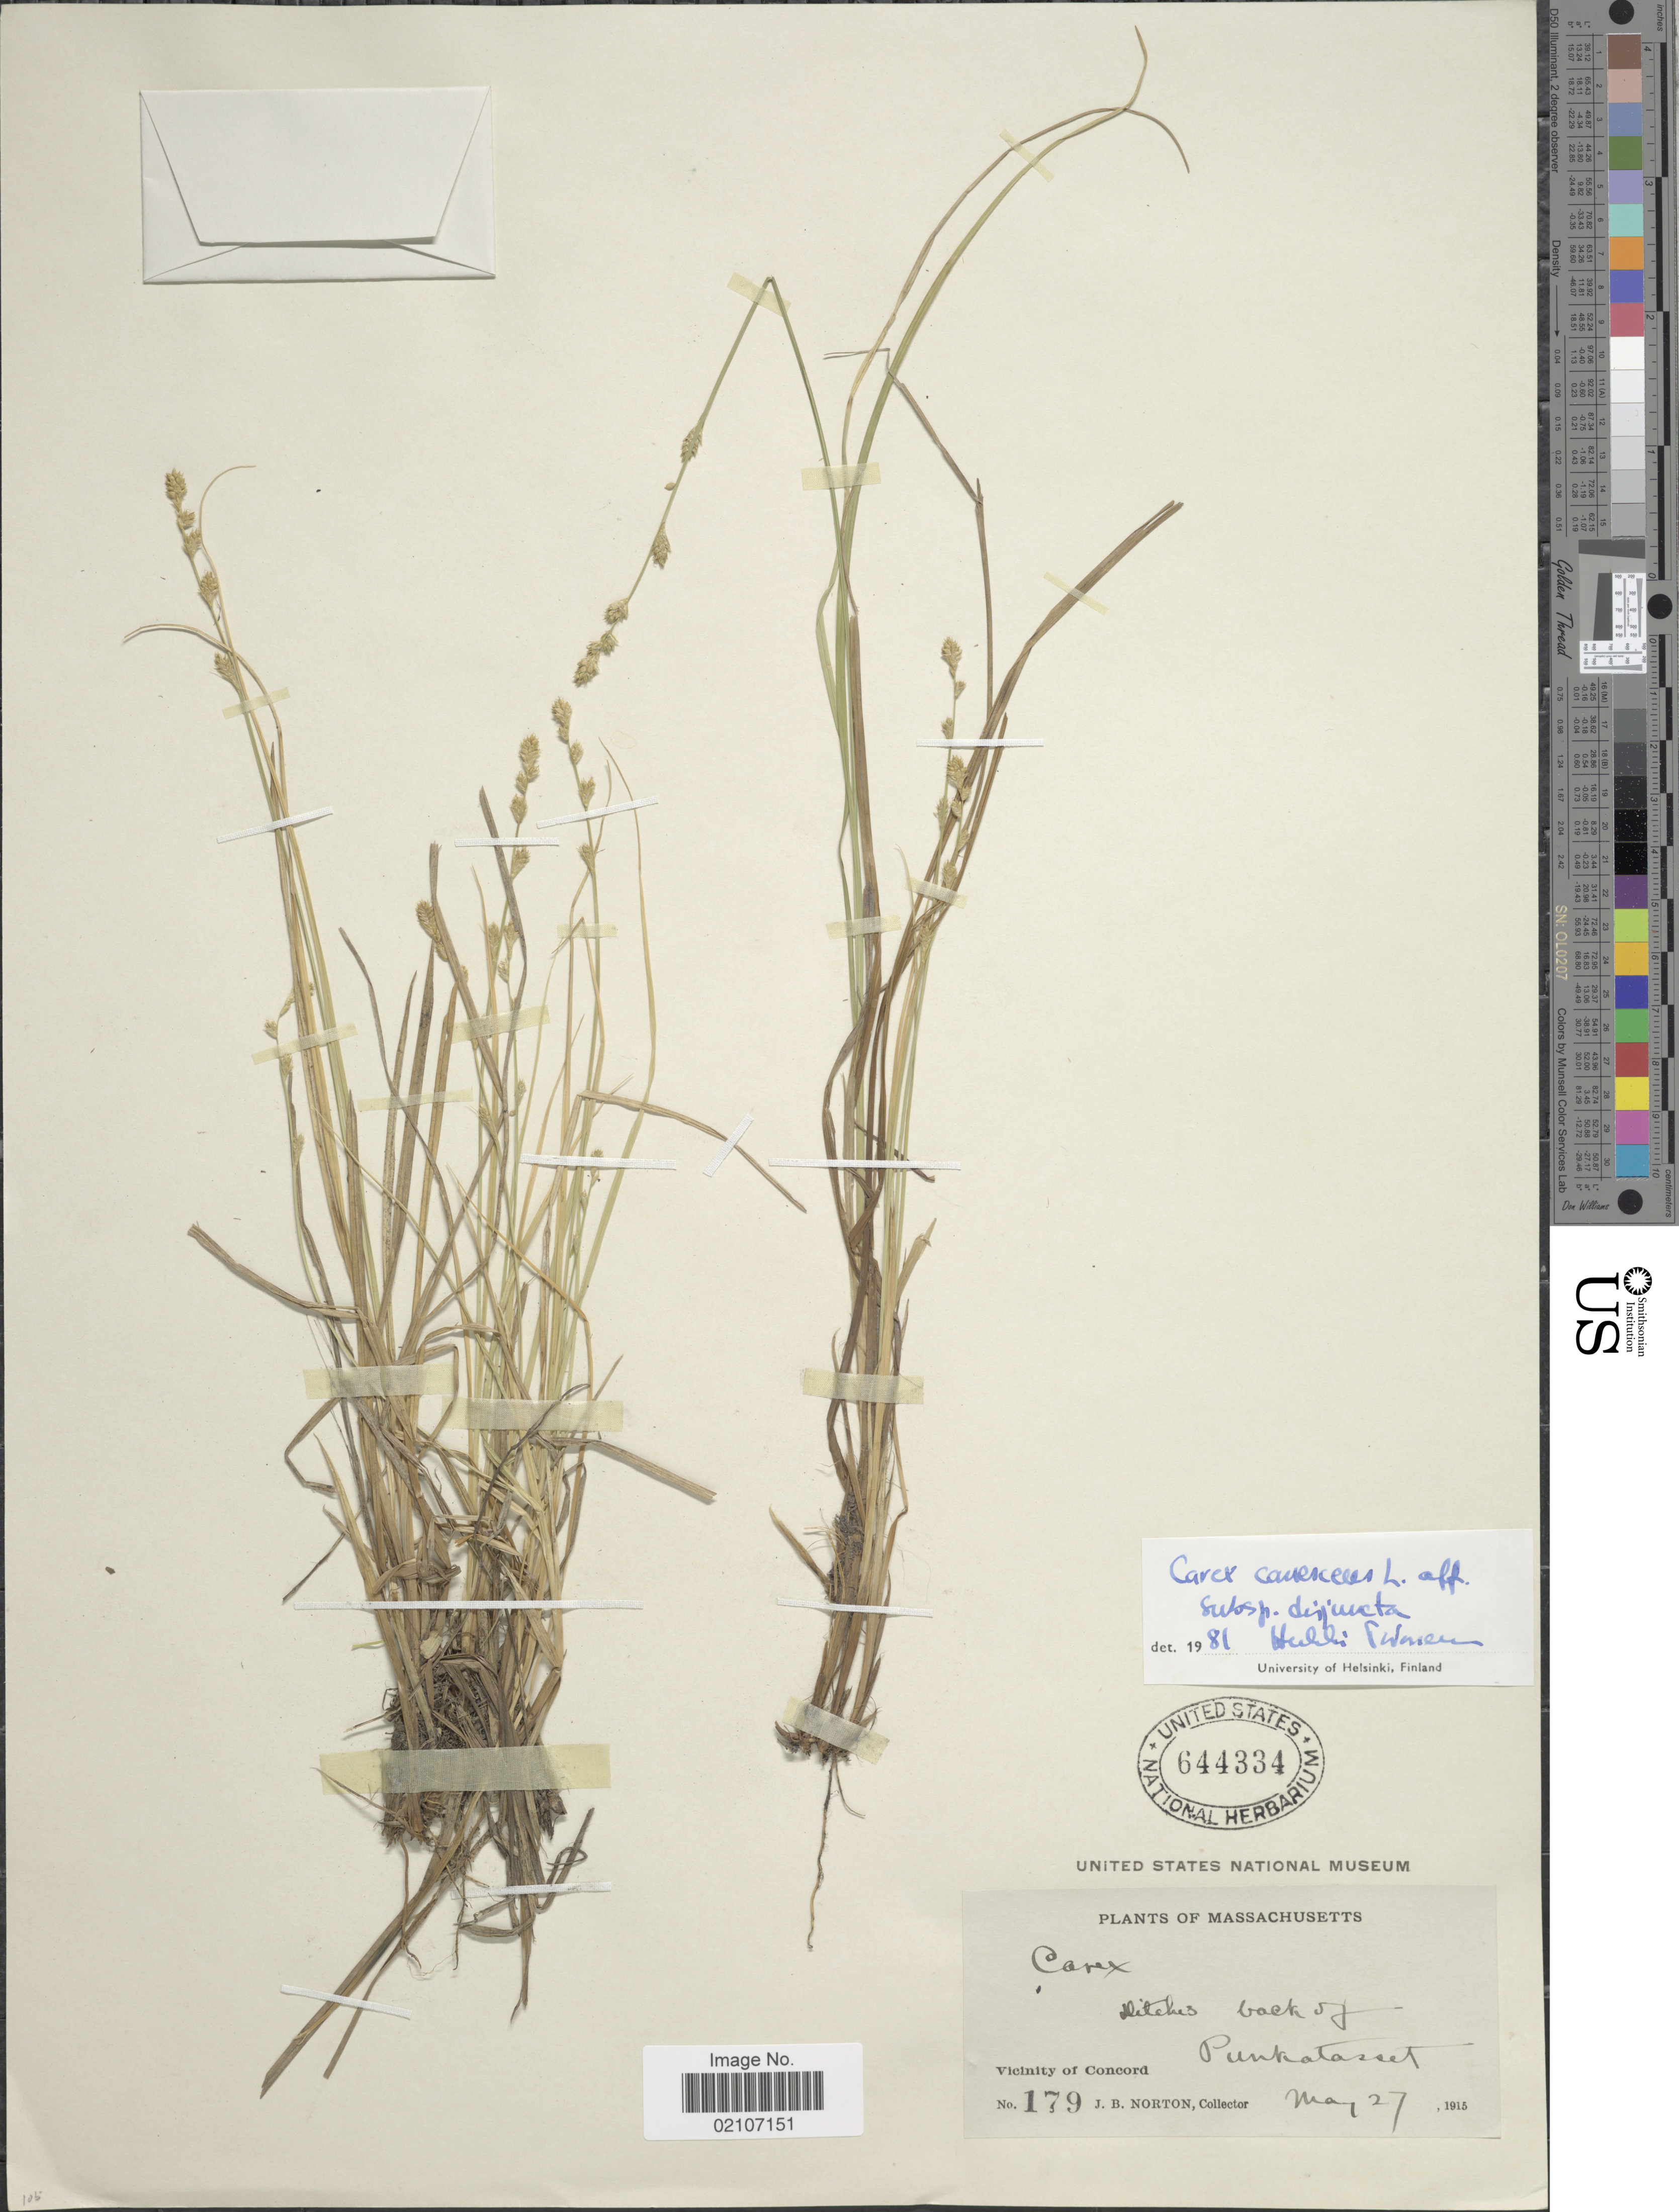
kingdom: Plantae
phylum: Tracheophyta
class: Liliopsida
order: Poales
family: Cyperaceae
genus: Carex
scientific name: Carex canescens var. disjuncta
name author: Fernald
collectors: J. B. Norton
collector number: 179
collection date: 1915-05-27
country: United States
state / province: Massachusetts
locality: Vicinity of Concord, Punkatasset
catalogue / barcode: US 644334